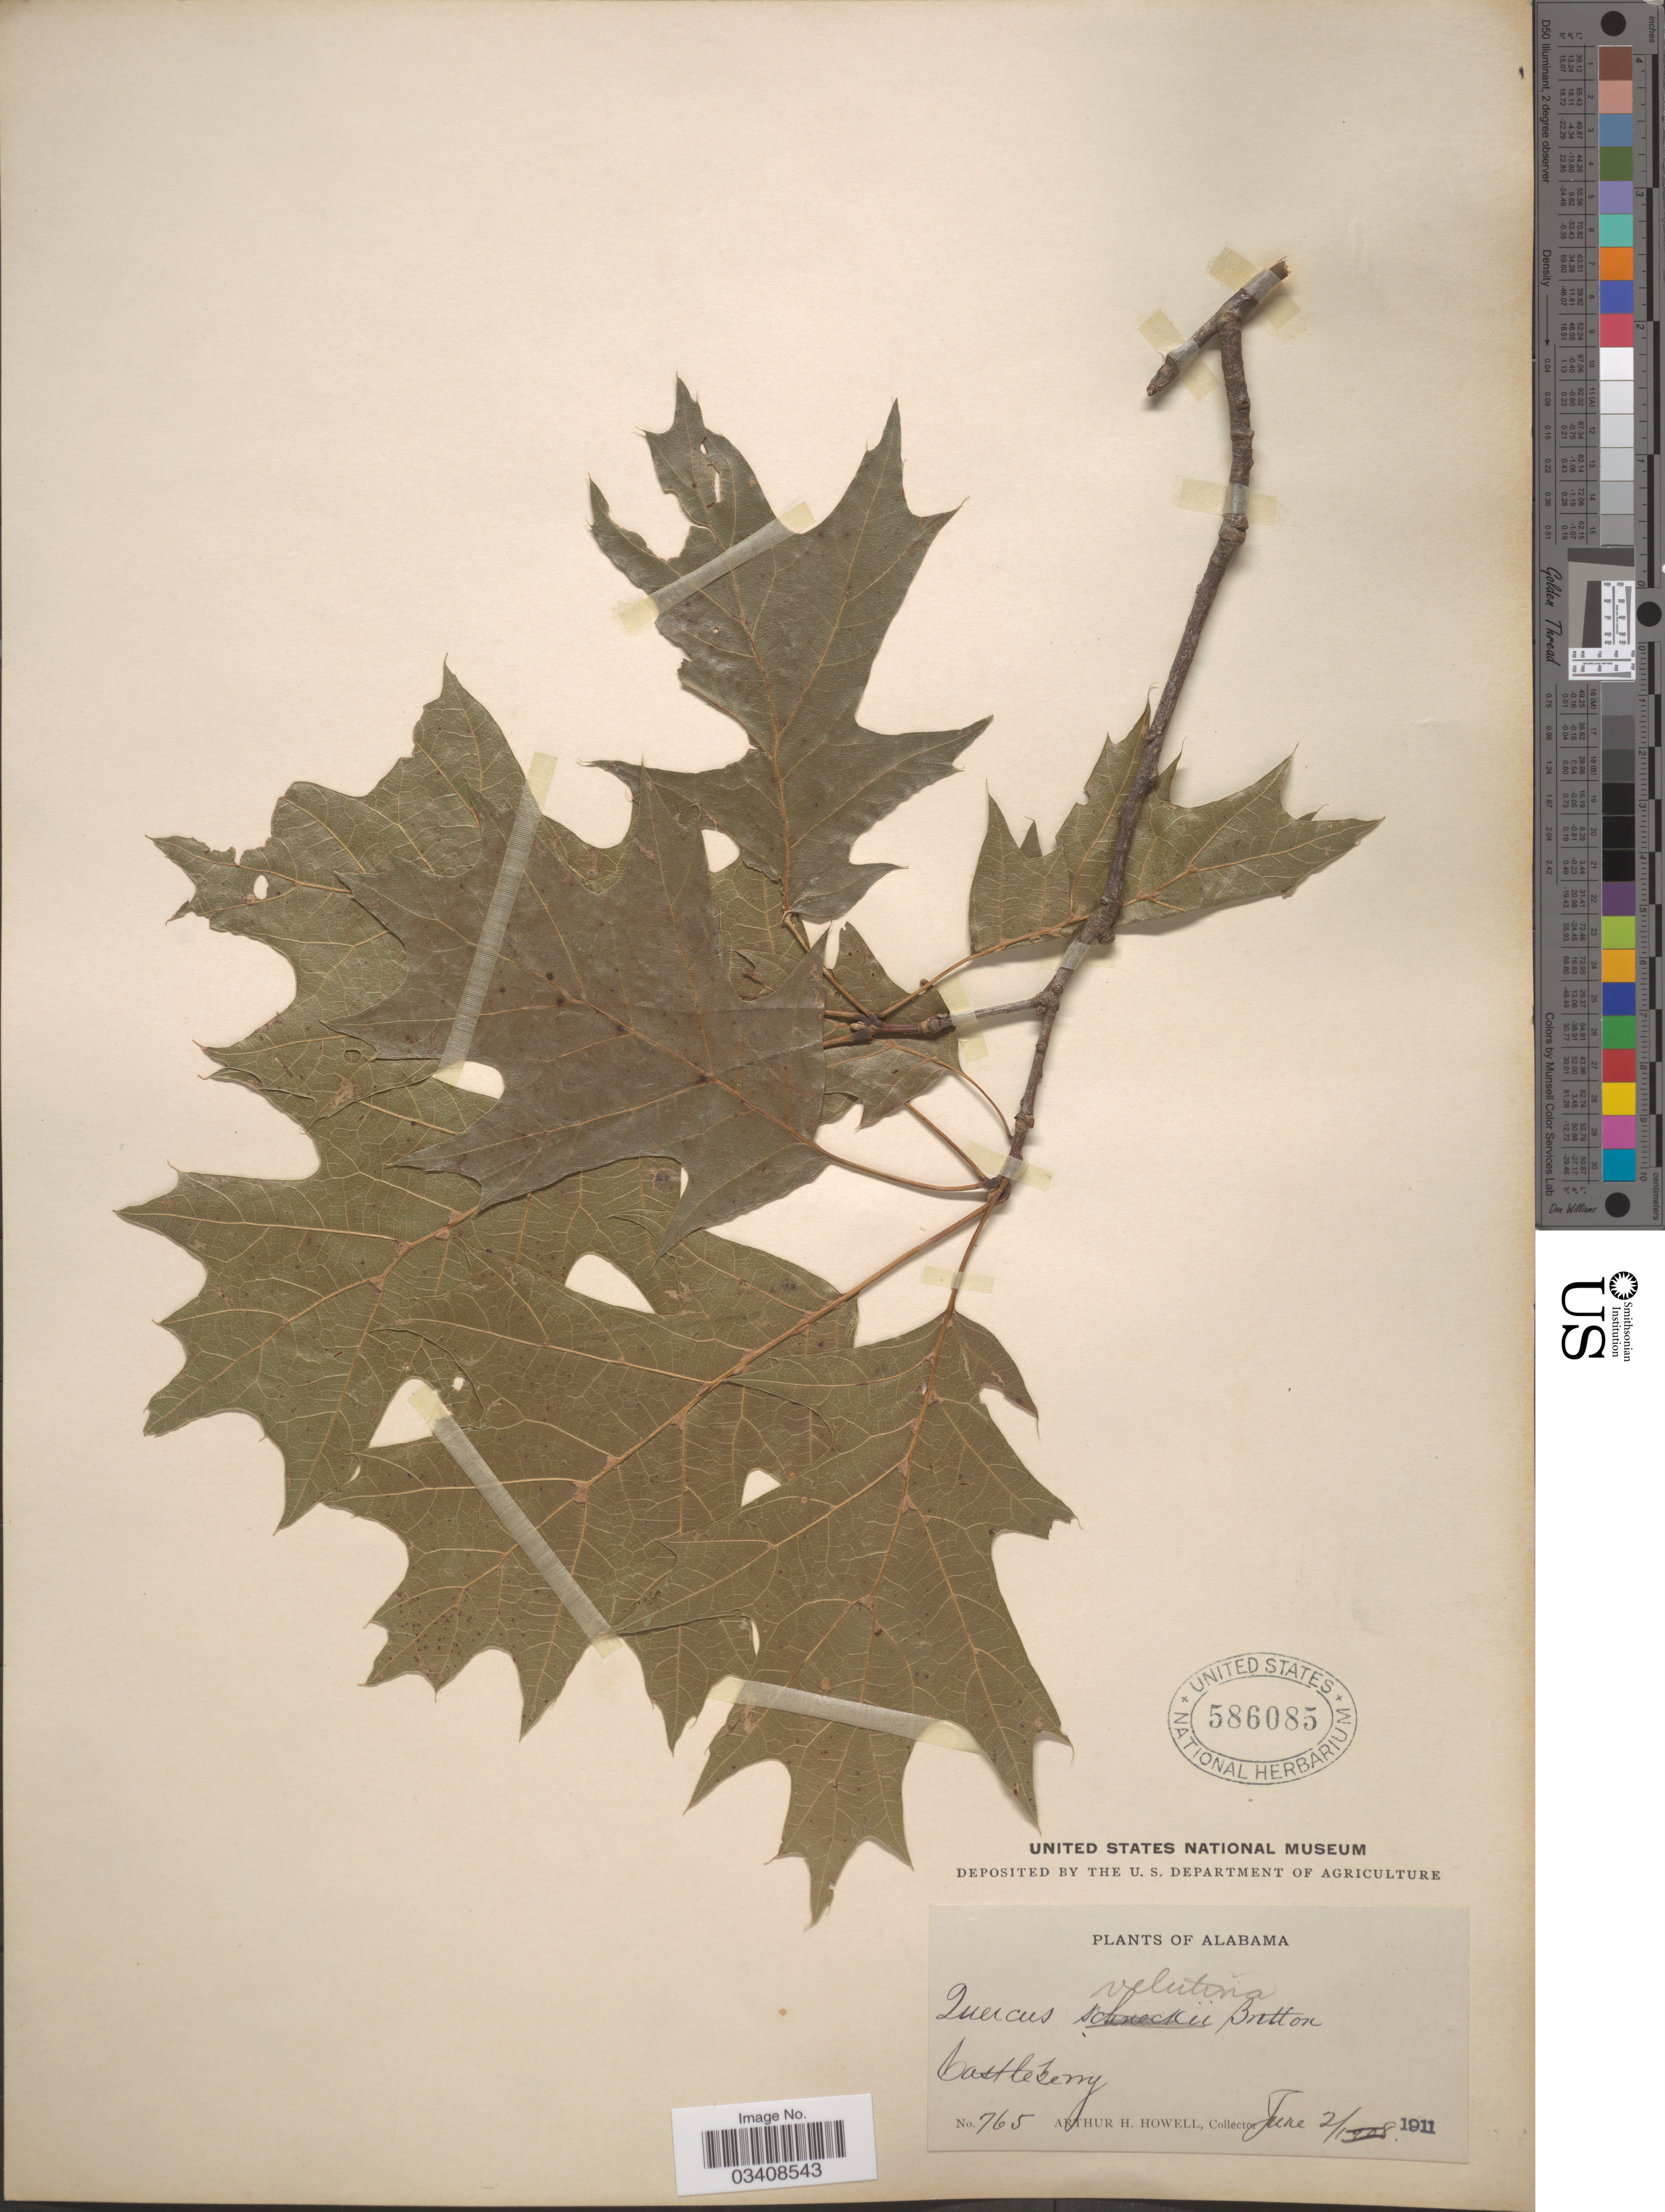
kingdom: Plantae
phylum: Tracheophyta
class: Magnoliopsida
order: Fagales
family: Fagaceae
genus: Quercus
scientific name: Quercus shumardii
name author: Buckley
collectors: A. H. Howell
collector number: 765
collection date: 1911-06-02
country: United States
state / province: Alabama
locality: Castleberry.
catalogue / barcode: US 586085